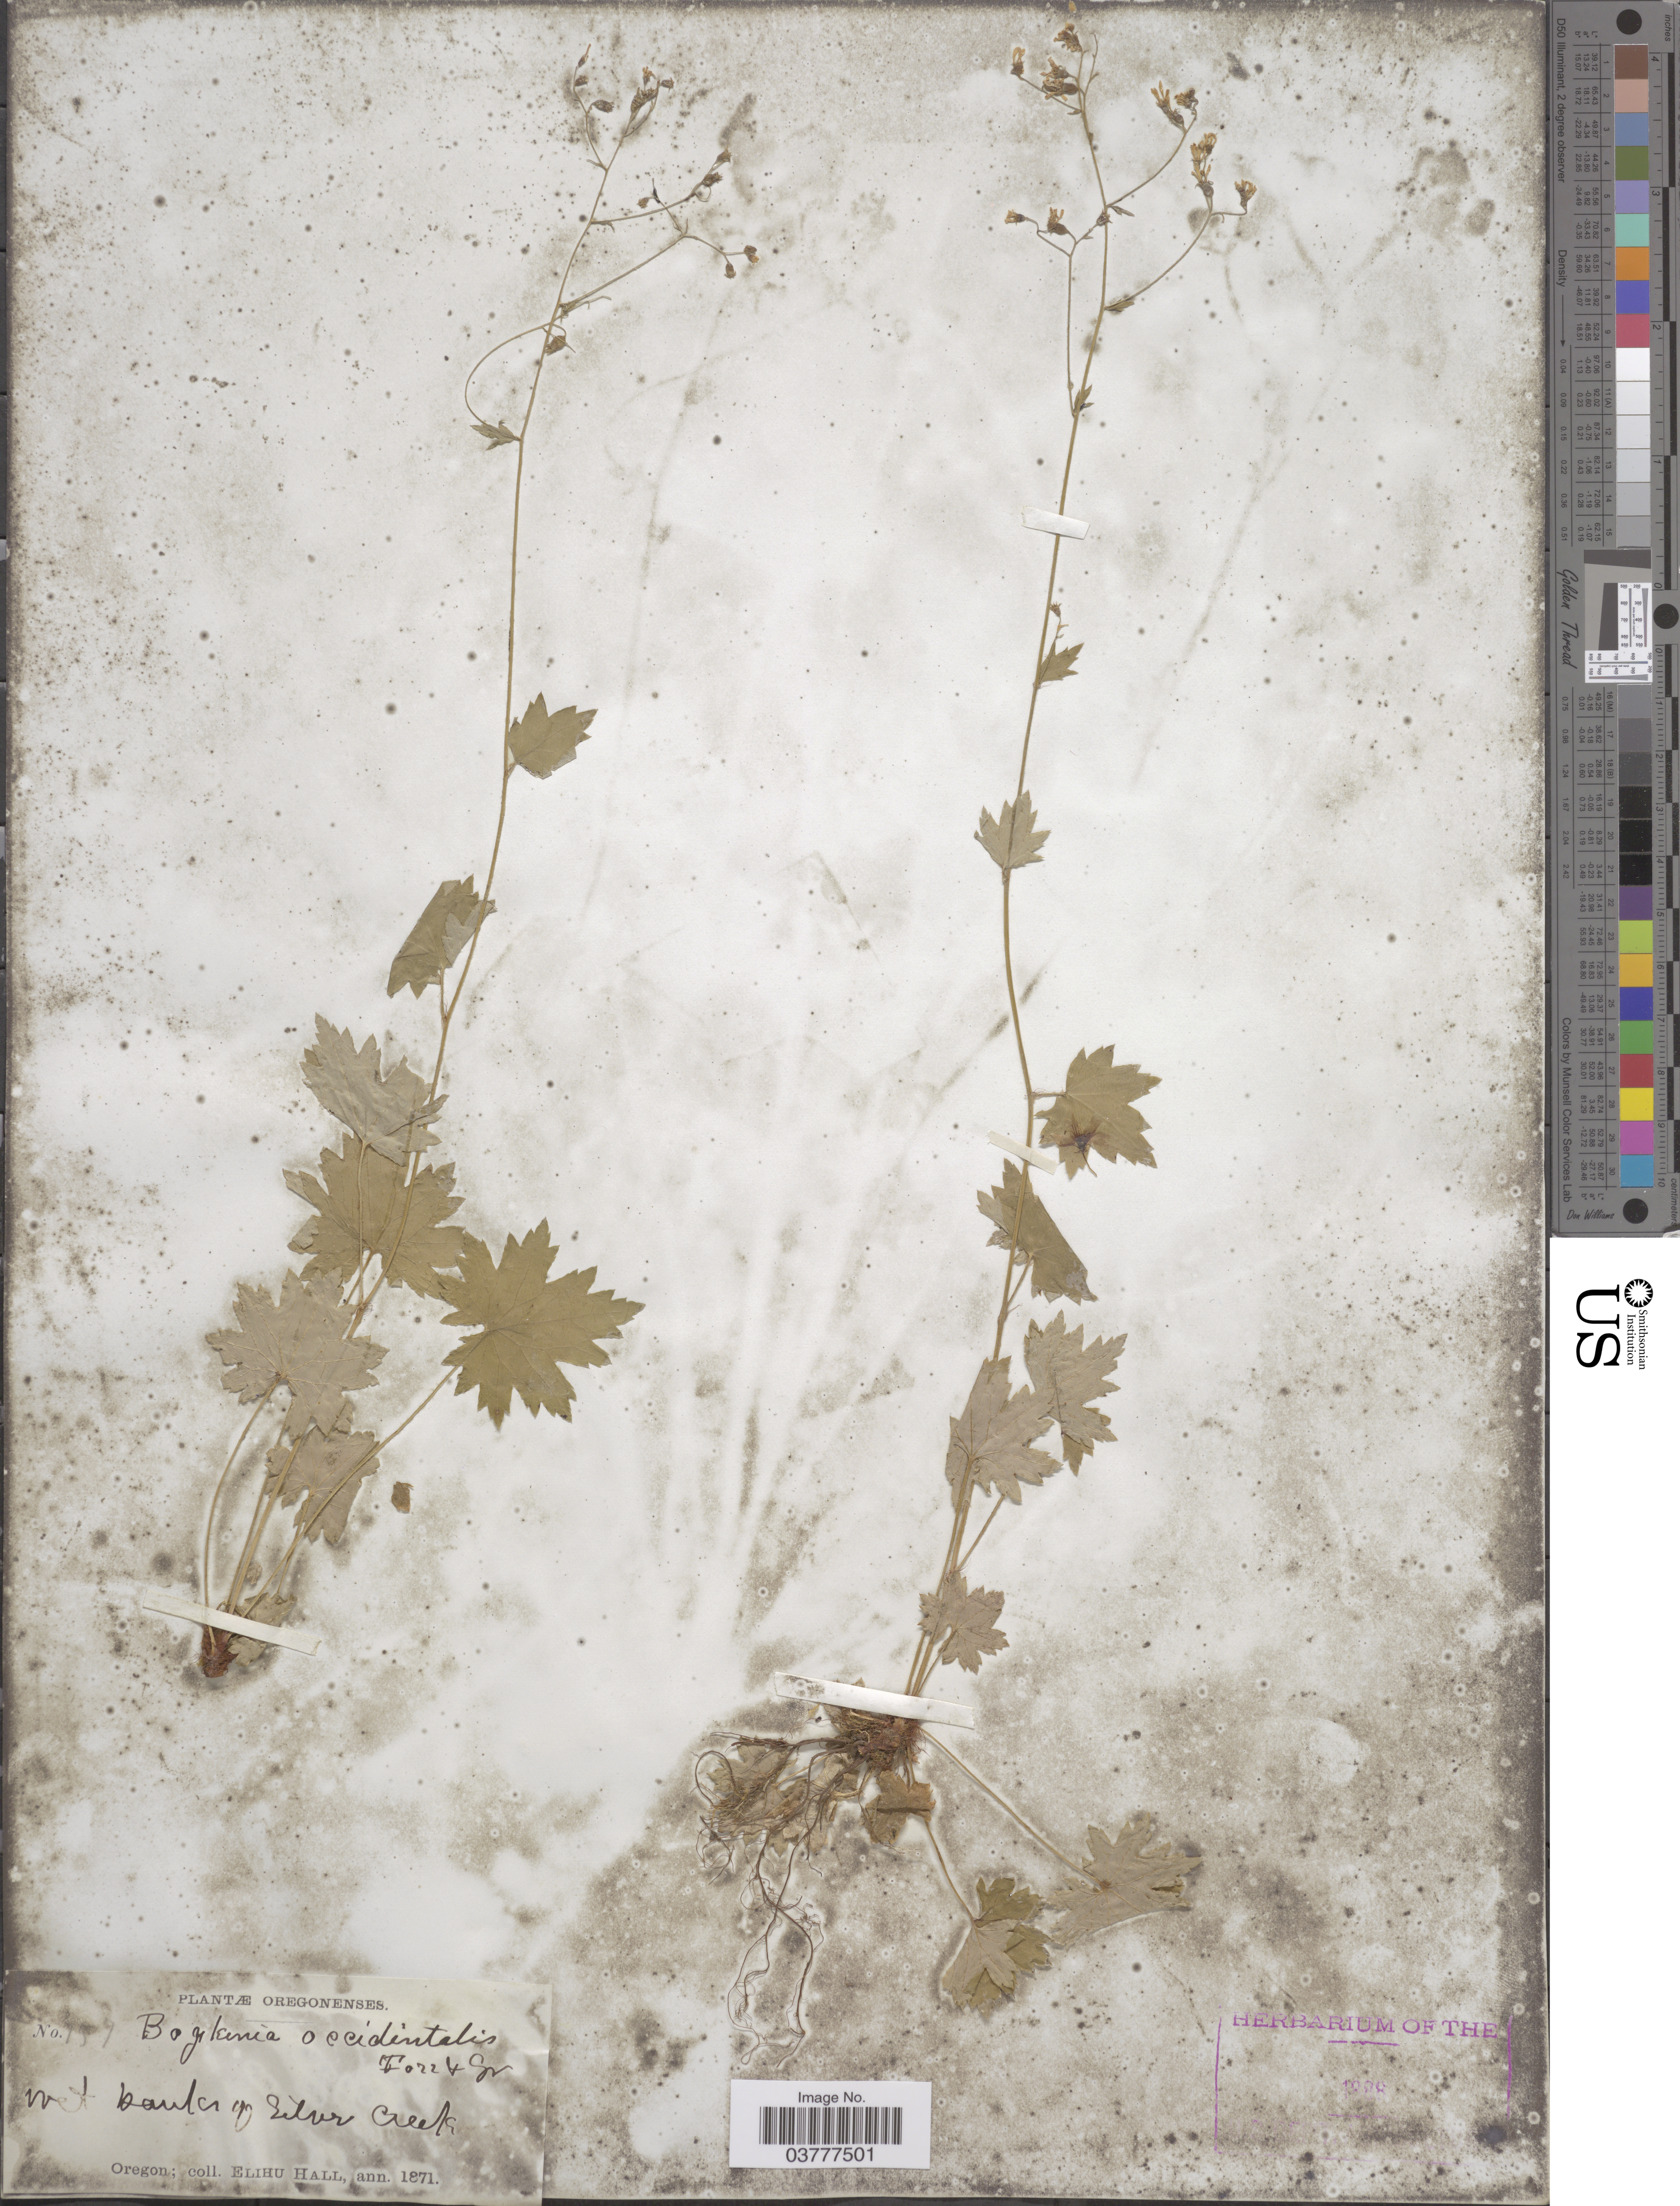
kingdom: Plantae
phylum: Tracheophyta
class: Magnoliopsida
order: Saxifragales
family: Saxifragaceae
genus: Boykinia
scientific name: Boykinia elata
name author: Greene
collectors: E. Hall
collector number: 157*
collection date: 1871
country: United States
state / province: Oregon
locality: Oregonses. Wet banks of Silver Creek.